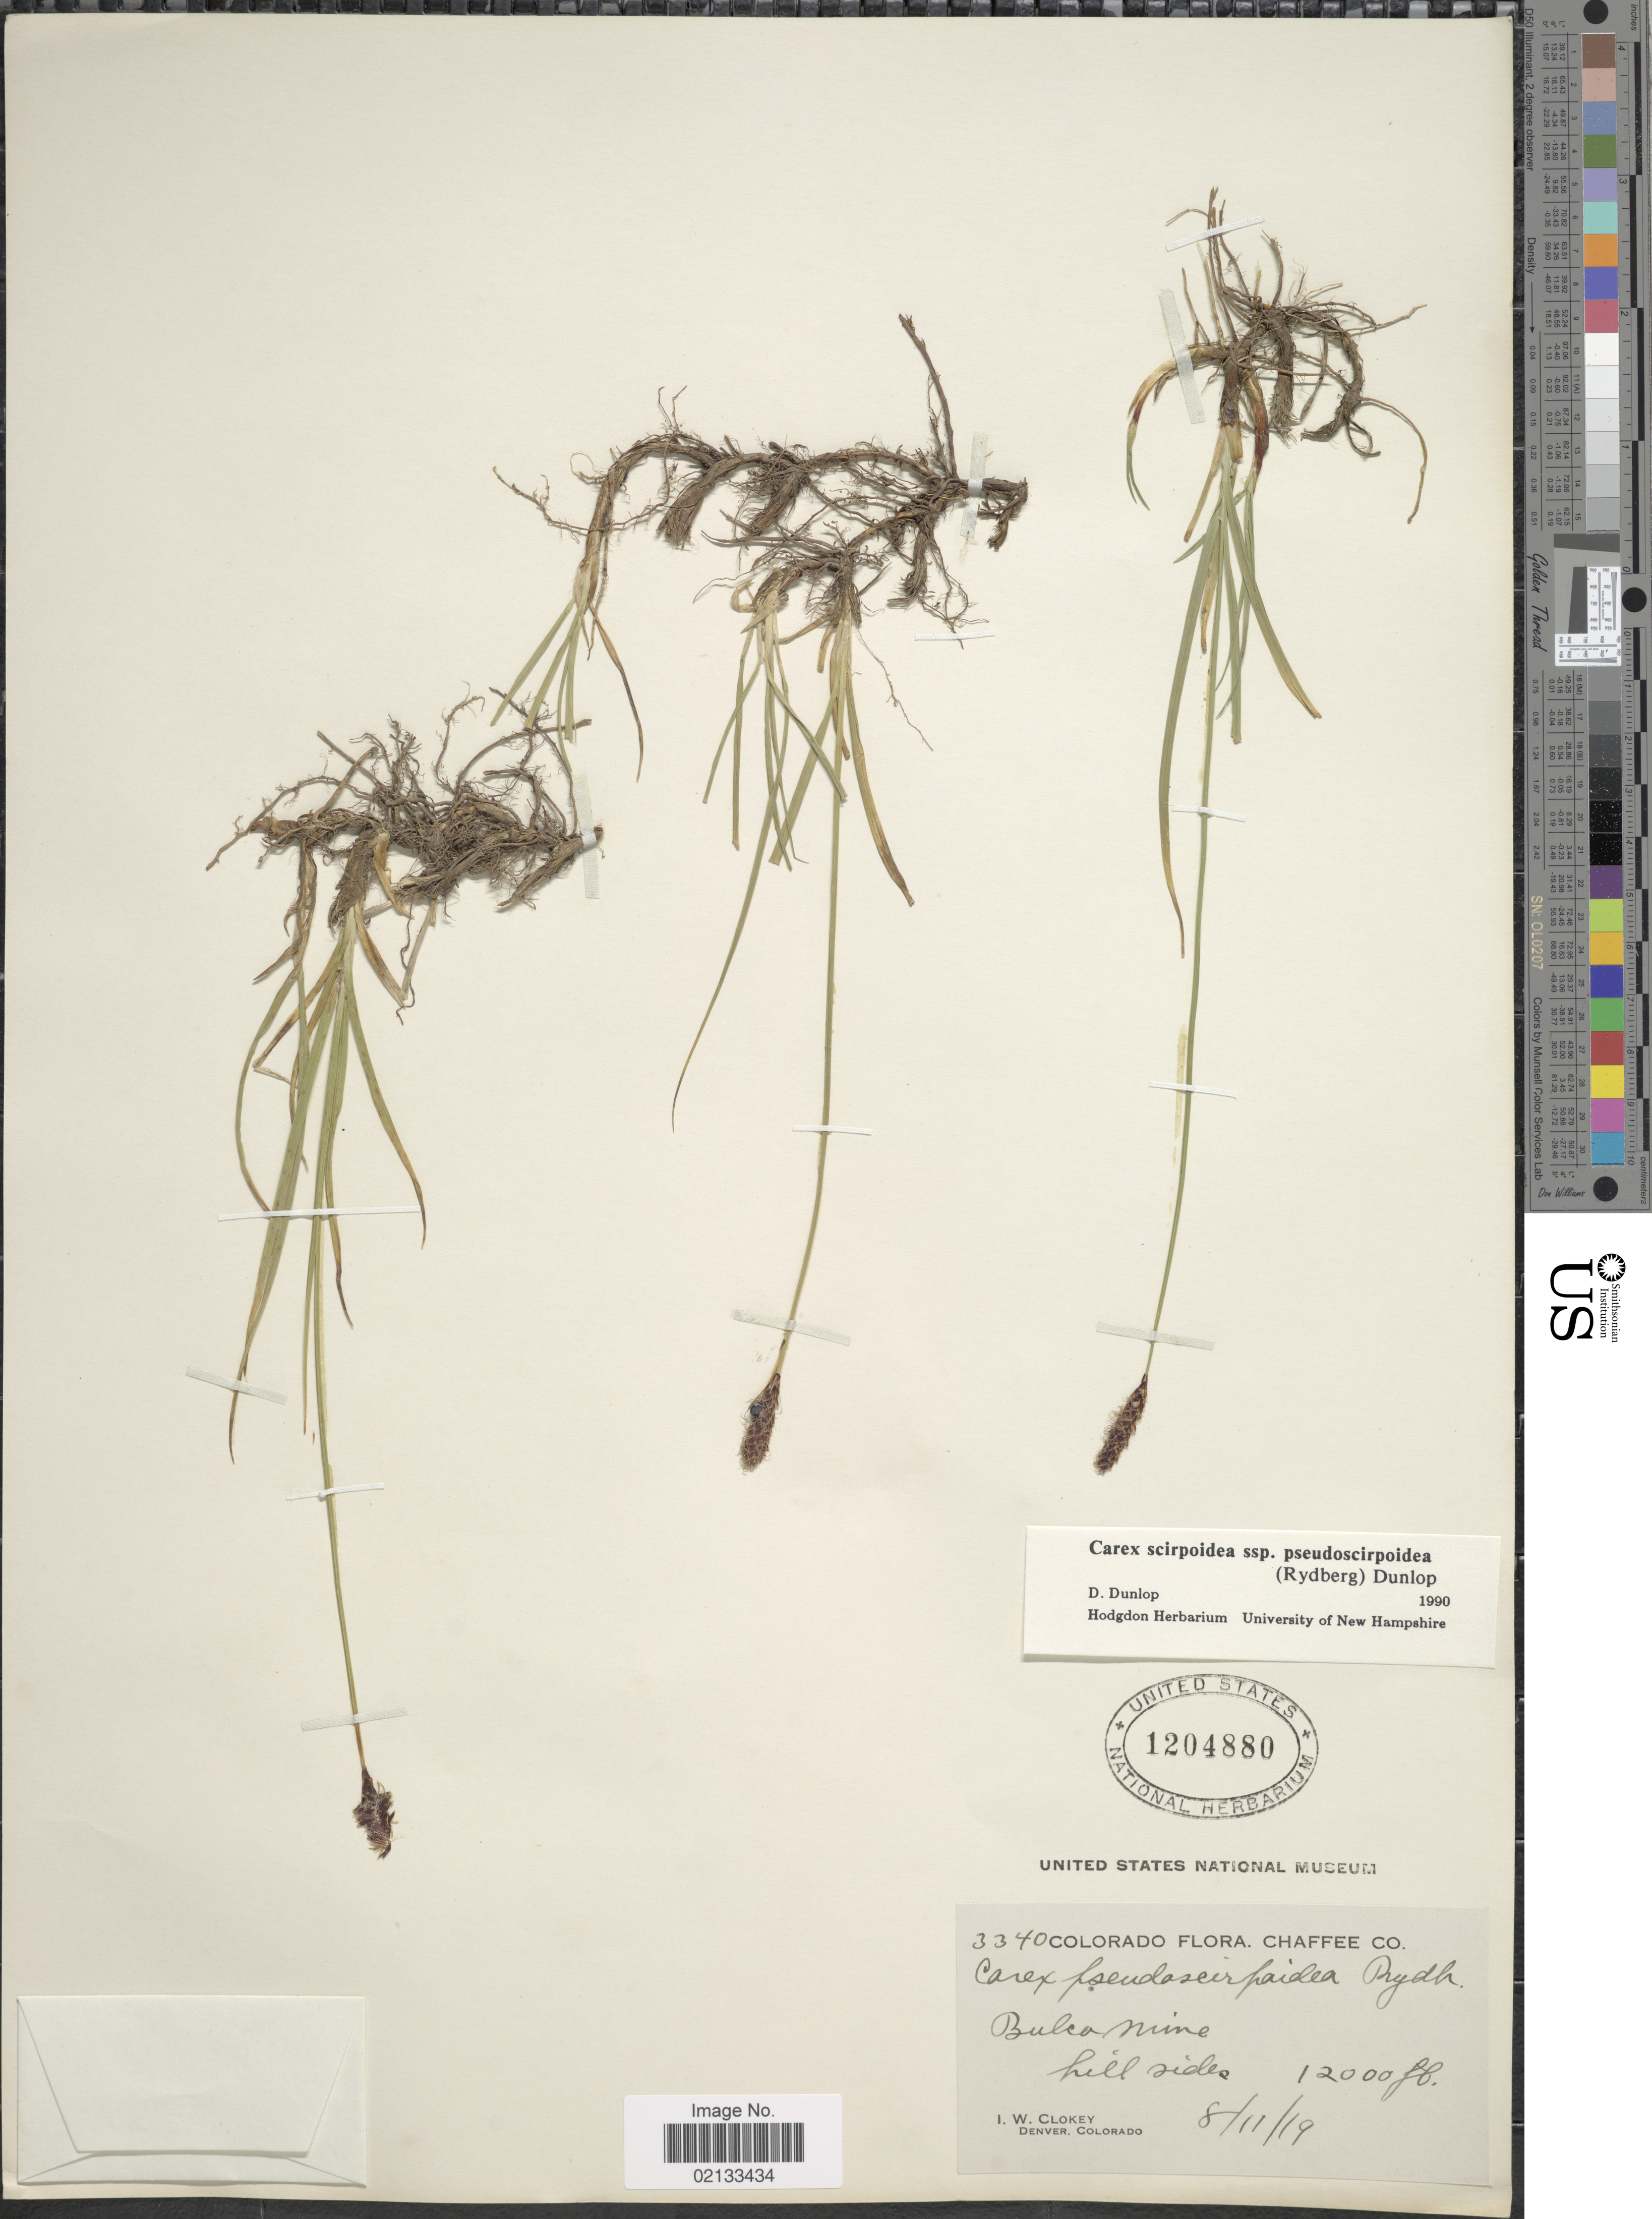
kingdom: Plantae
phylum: Tracheophyta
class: Liliopsida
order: Poales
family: Cyperaceae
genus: Carex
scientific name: Carex scirpoidea subsp. pseudoscirpoidea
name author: (Rydb.) Dunlop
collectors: I. W. Clokey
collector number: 3340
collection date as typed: Transcribed d/m/y: 11/8/19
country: United States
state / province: Colorado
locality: Chaffee Co, Bulco Mine, hillsides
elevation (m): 3658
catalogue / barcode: US 1204880